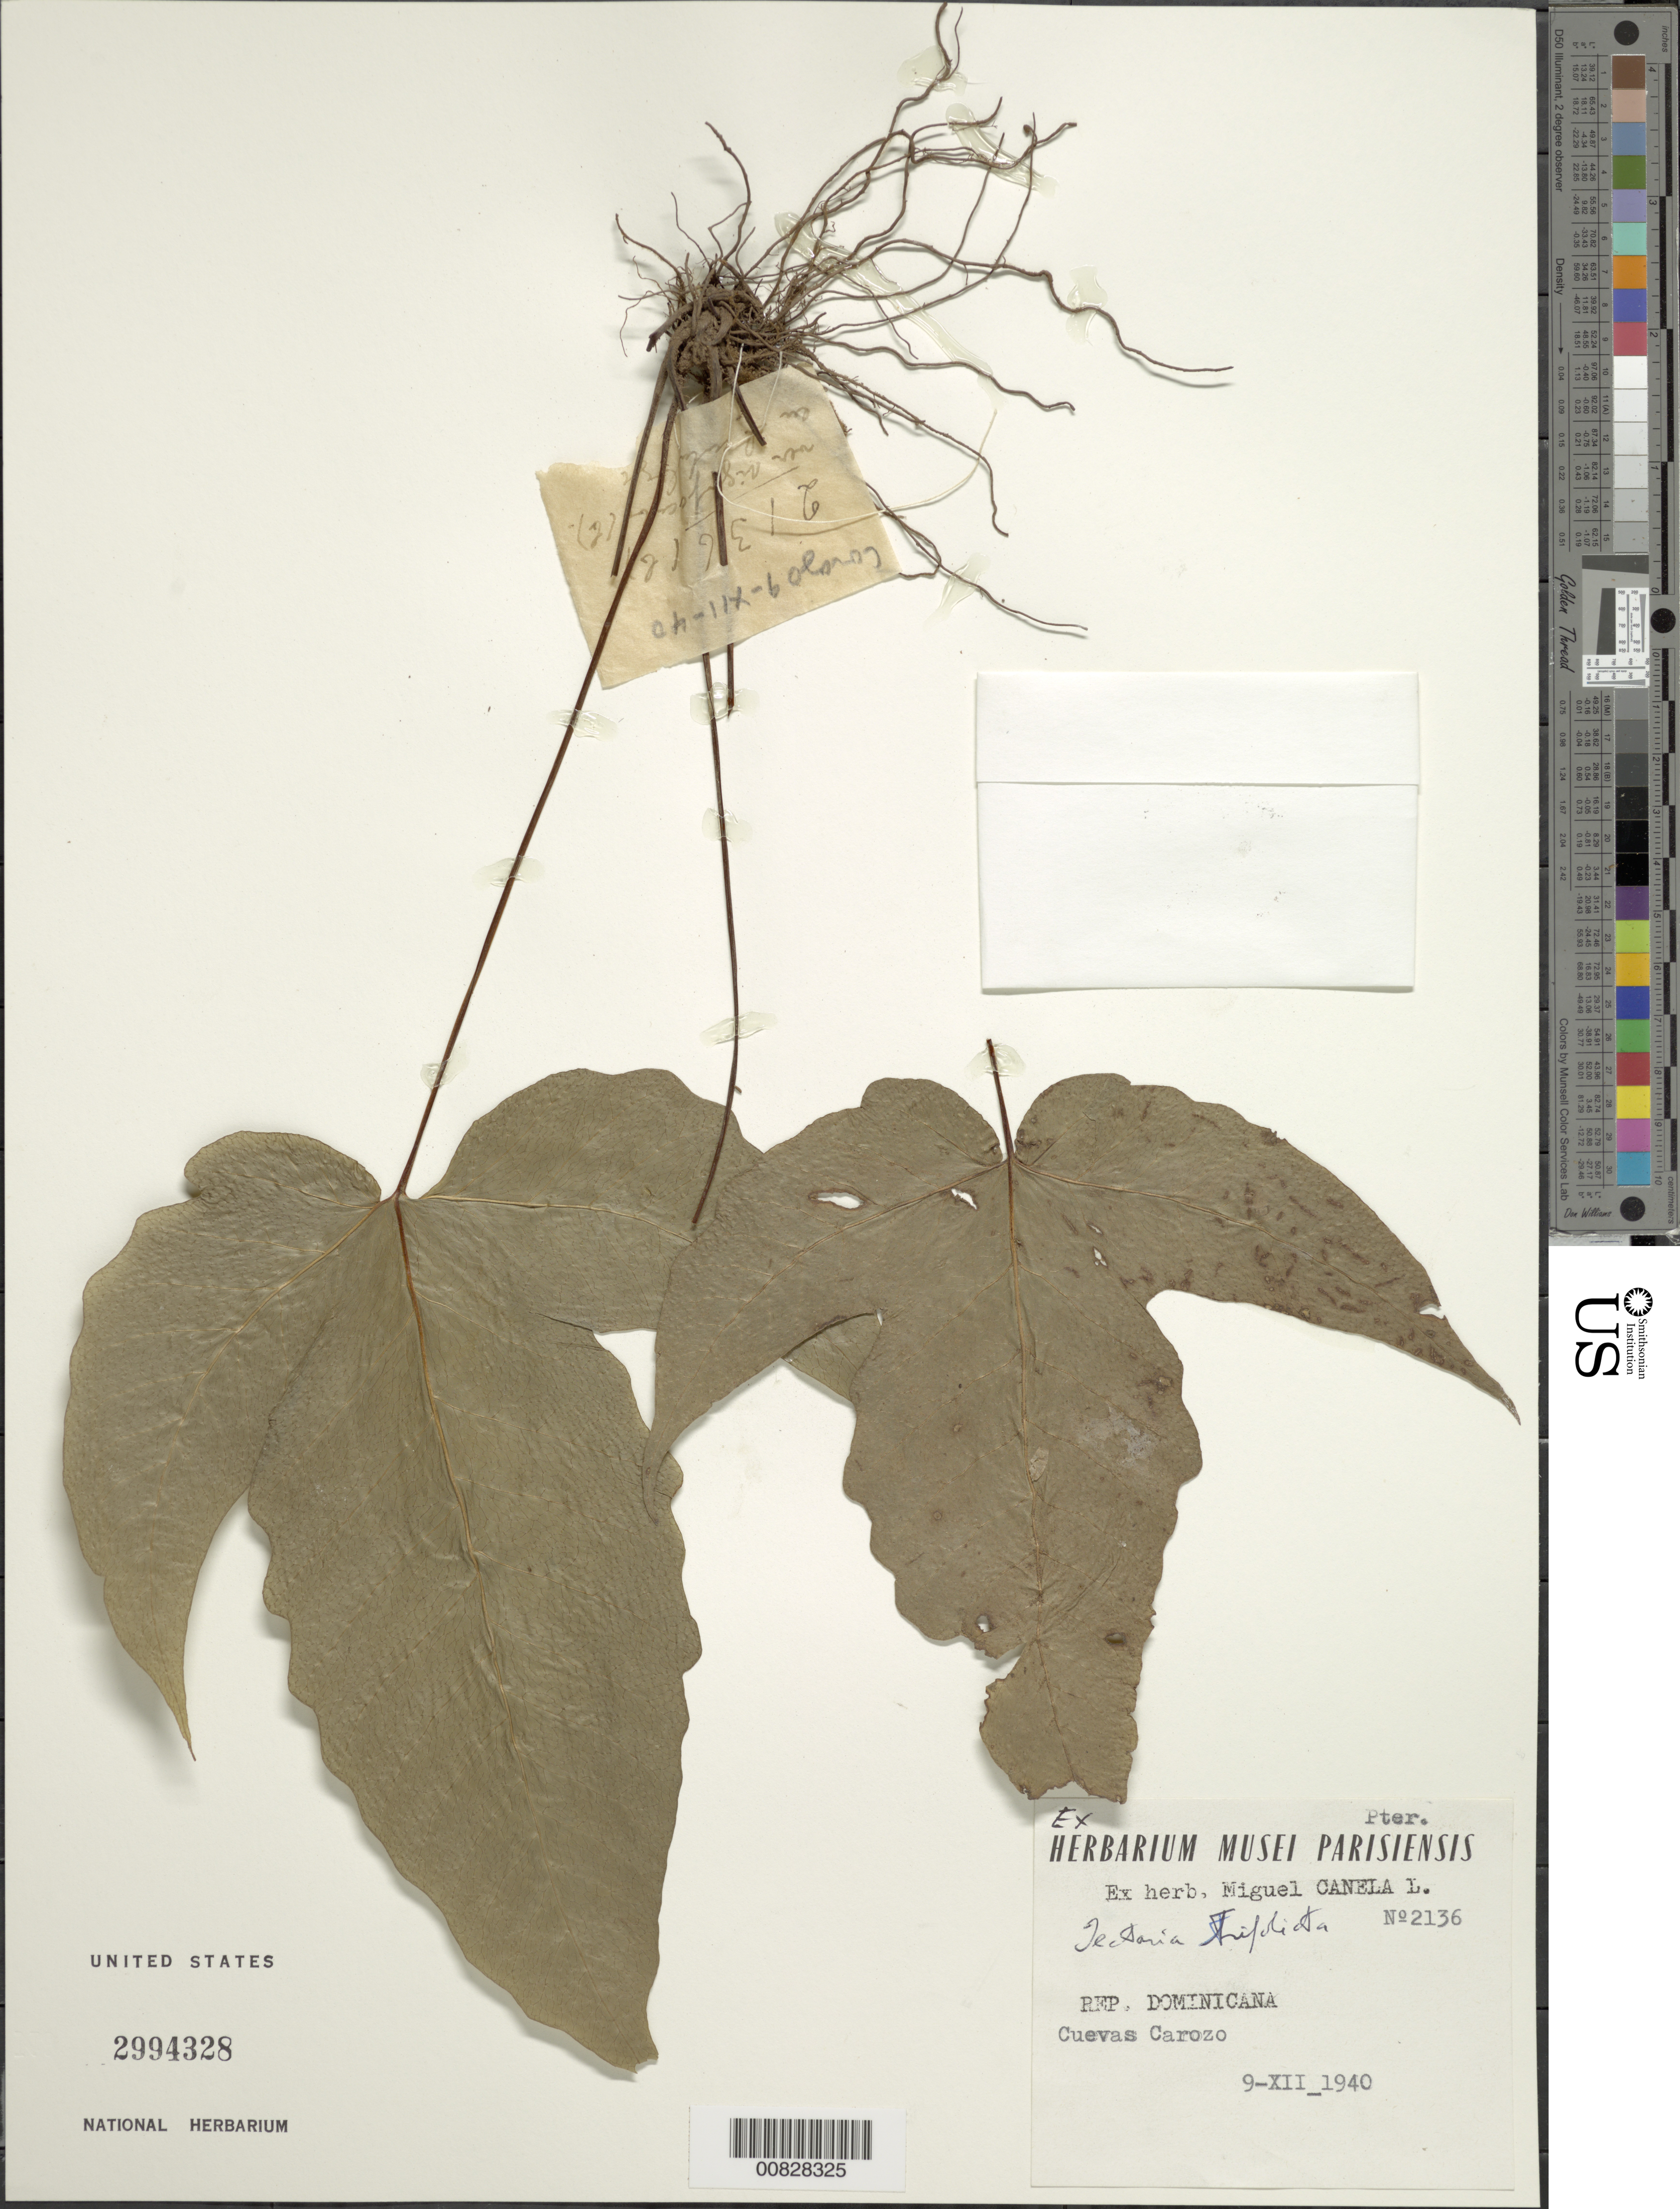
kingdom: Plantae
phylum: Tracheophyta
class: Polypodiopsida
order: Polypodiales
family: Tectariaceae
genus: Tectaria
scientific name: Tectaria trifoliata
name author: (L.) Cav.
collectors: M. Canela Lazaro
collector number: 2136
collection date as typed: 09 Dec 1940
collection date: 1940-12-09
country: Dominican Republic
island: Hispaniola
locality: Cuevas Carozo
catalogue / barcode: US 2994328